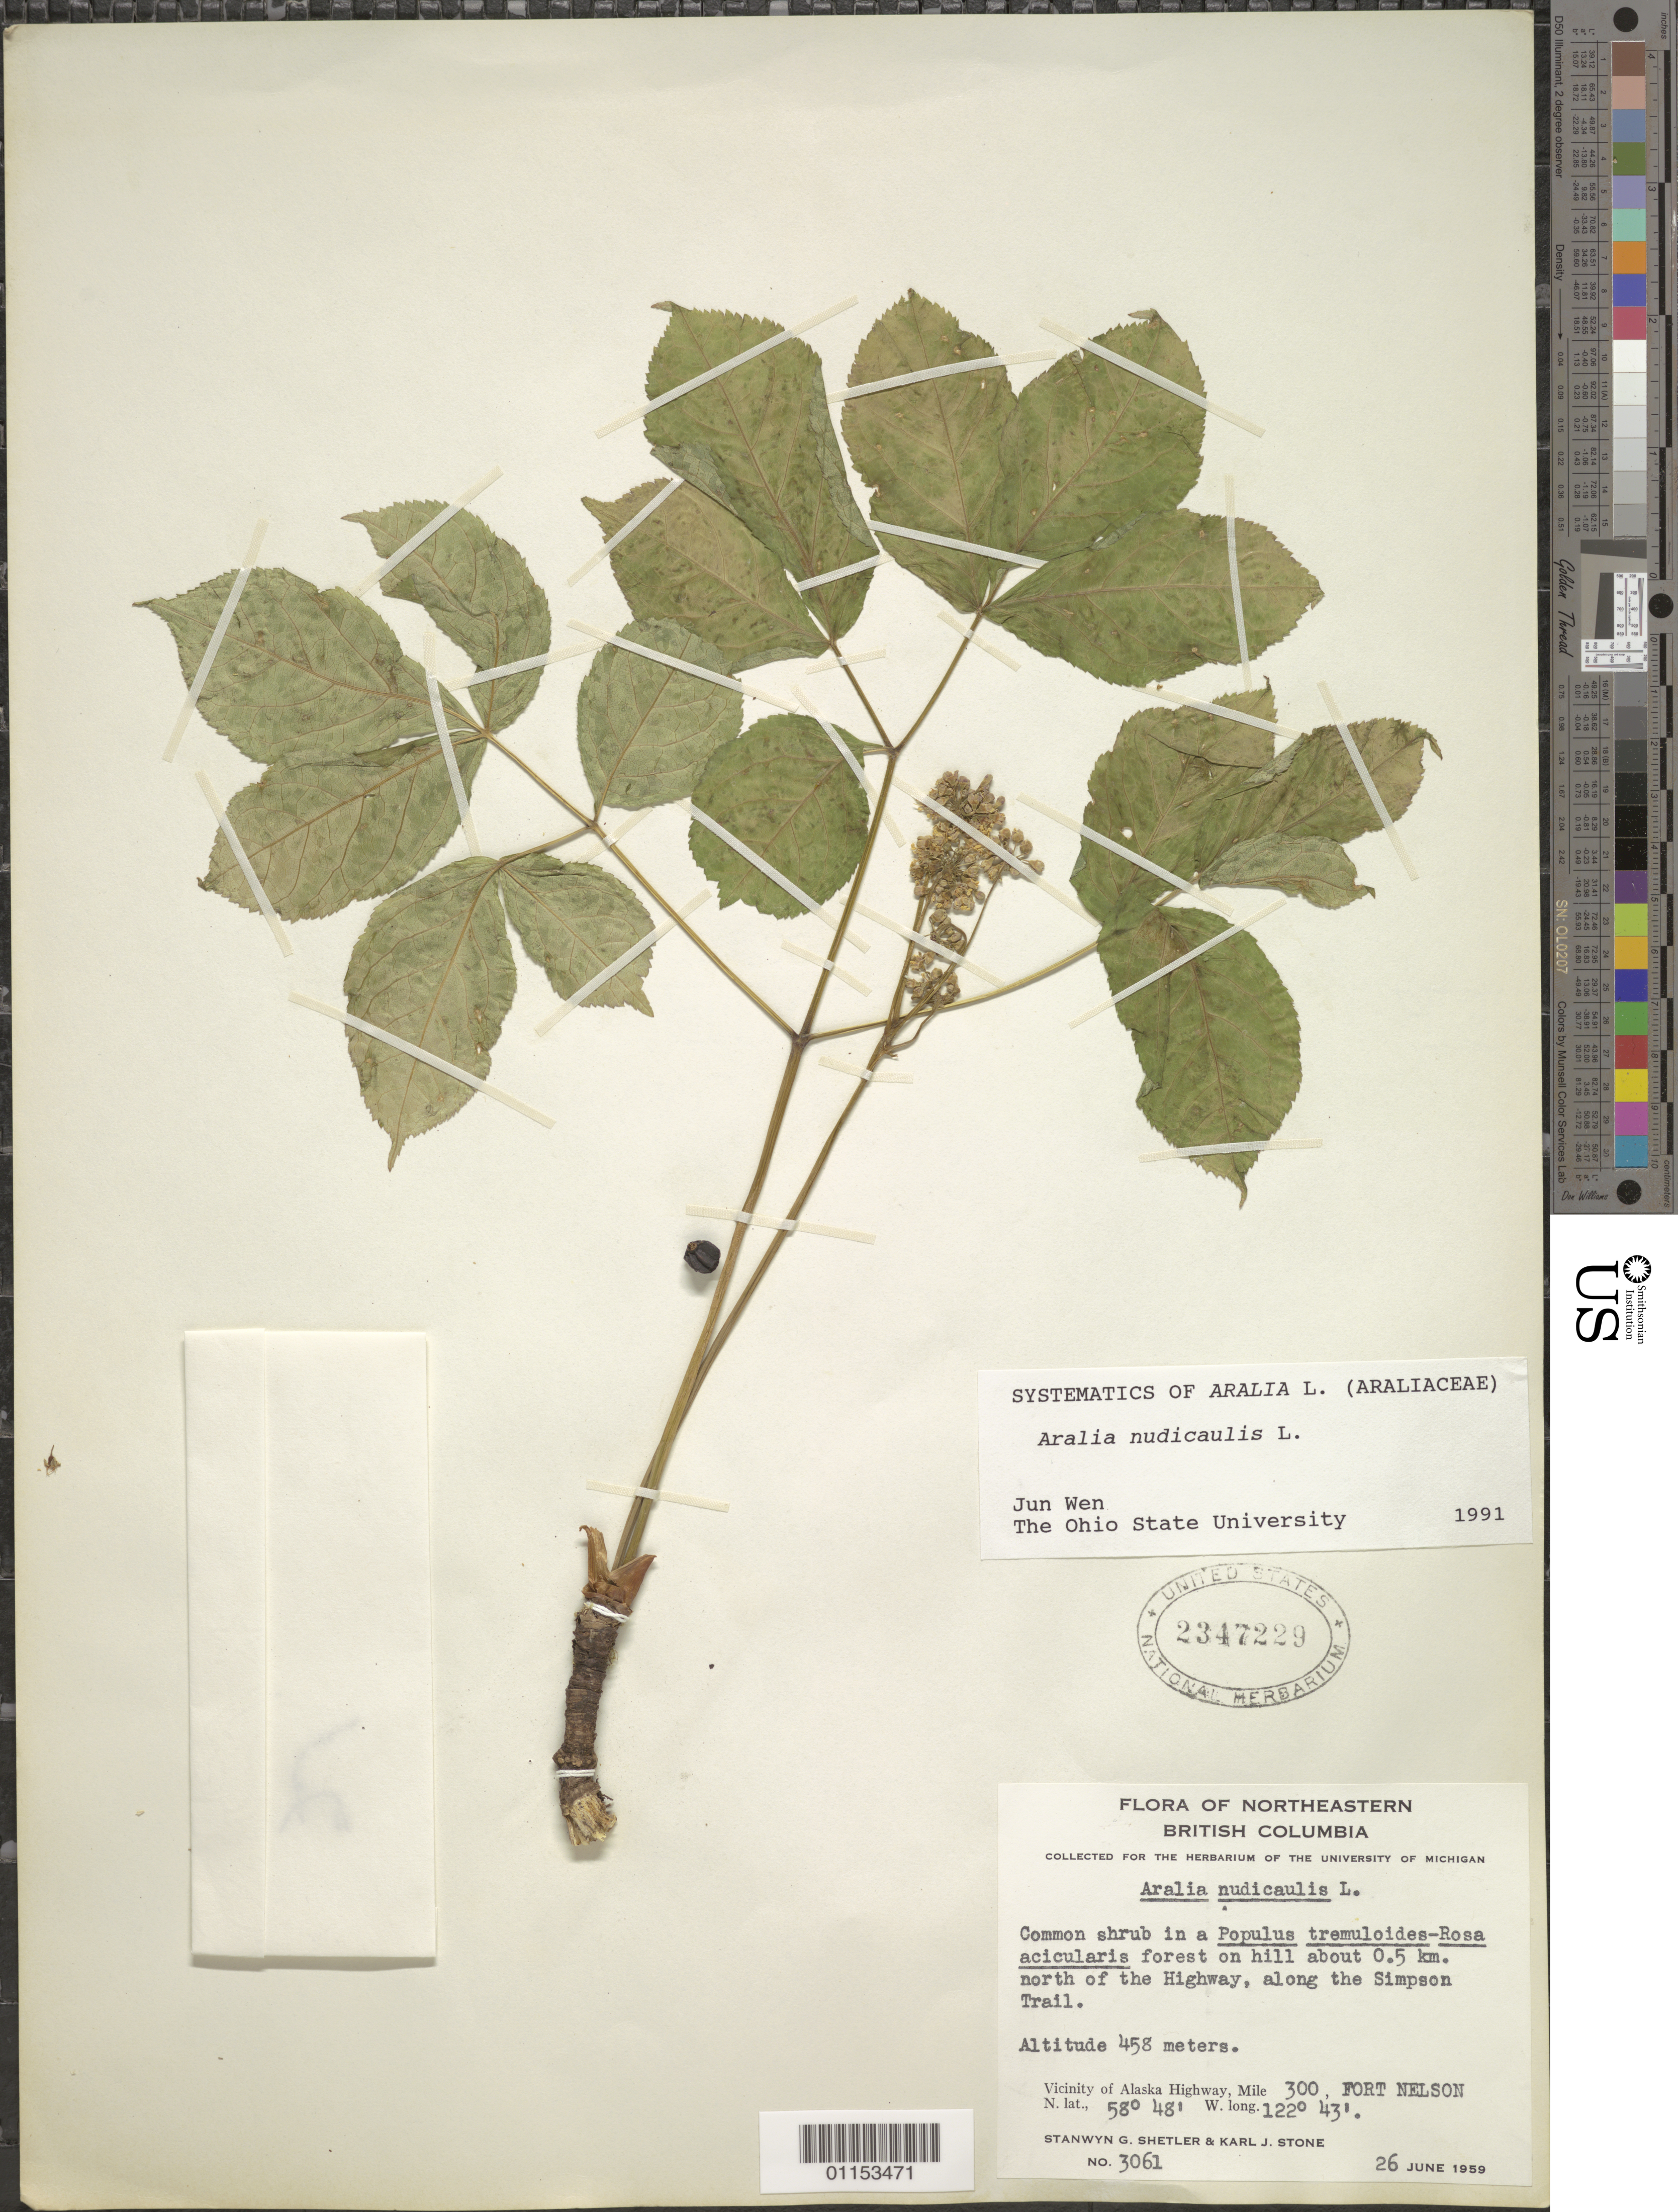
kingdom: Plantae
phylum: Tracheophyta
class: Magnoliopsida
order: Apiales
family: Araliaceae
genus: Aralia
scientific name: Aralia nudicaulis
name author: L.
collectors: S. Shetler & K. J. Stone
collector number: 3061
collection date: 1959-06-26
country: Canada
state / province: British Columbia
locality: Vicinity of Alaska Hwy, mi 300, Fort Nelson. About 0.5 km N of the Hwy, along the Simpson Trail.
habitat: Common shrub.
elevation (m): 458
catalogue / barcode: US 2347229